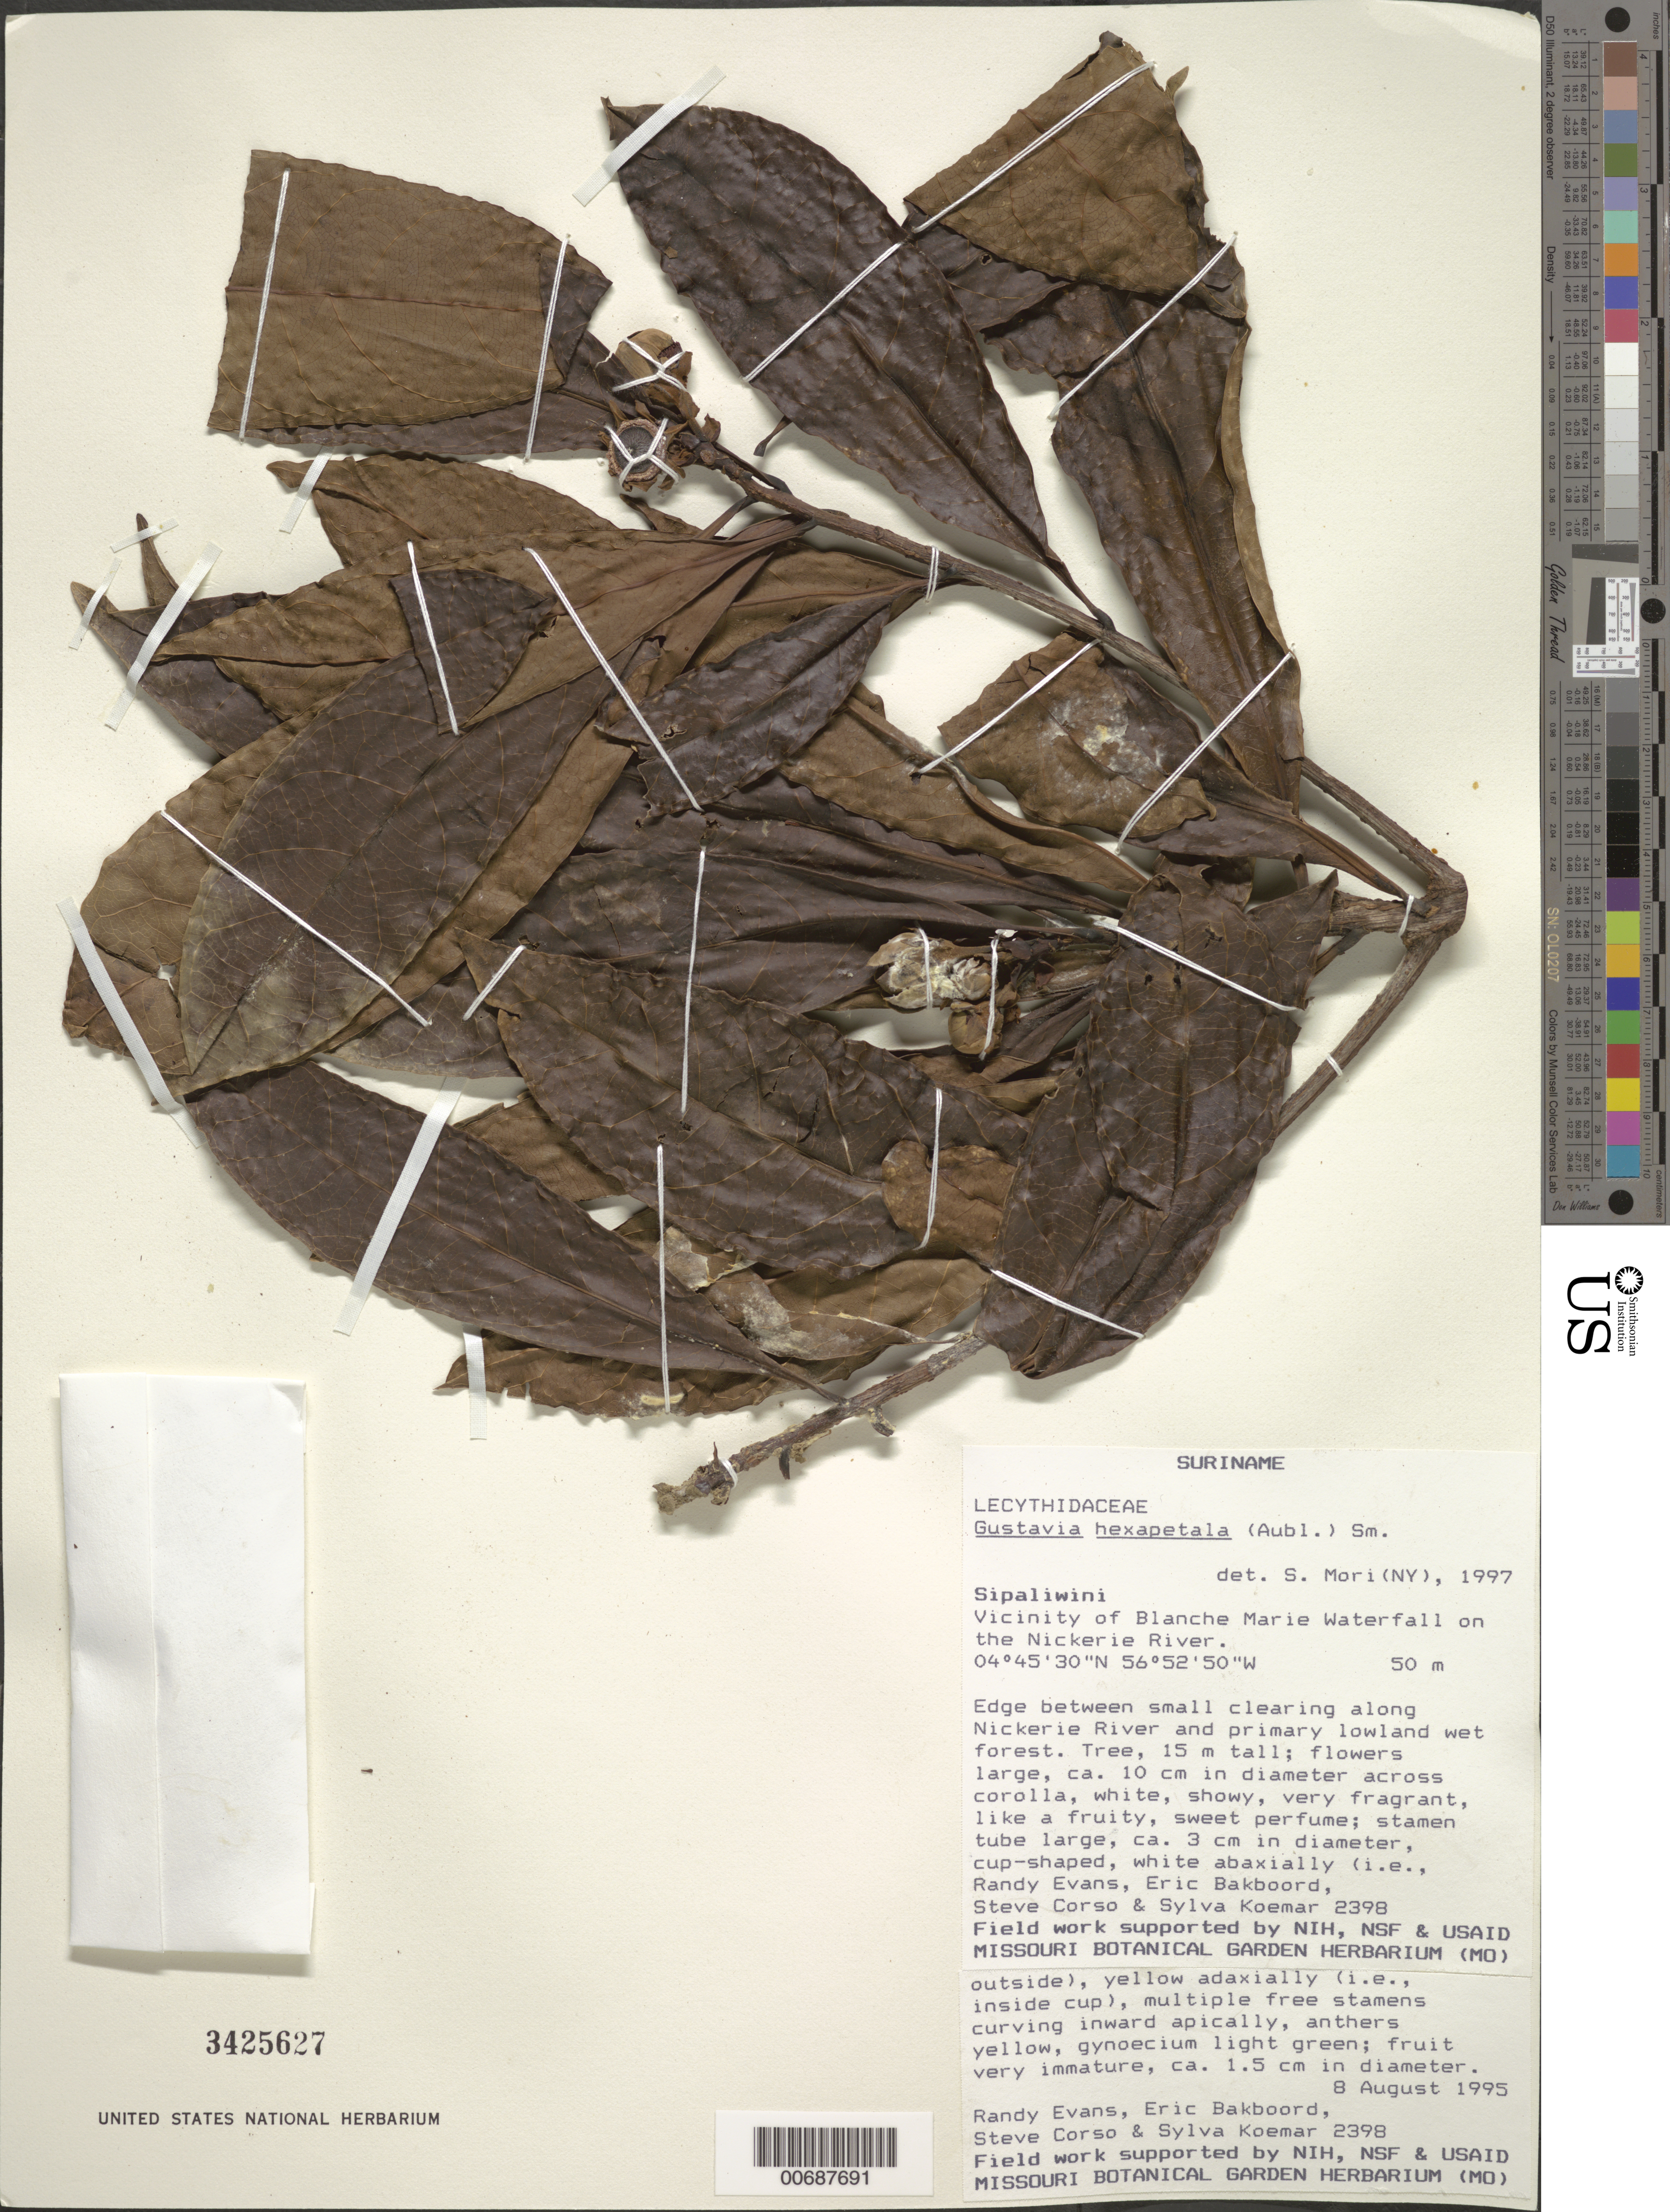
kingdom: Plantae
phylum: Tracheophyta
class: Magnoliopsida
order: Ericales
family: Lecythidaceae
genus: Gustavia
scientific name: Gustavia hexapetala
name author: (Aubl.) Sm.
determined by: Mori, Scott A.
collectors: R. Evans, E. Bakboord, S. Corso & S. Koemar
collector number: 2398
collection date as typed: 8-Aug-95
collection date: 1995-08-08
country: Suriname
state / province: Sipaliwini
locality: Blanche Marie Waterfall, vic., on Nickerie R.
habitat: Edge between small clearing along Nickerie River and primary lowland wet forest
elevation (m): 50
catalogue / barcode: US 3425627